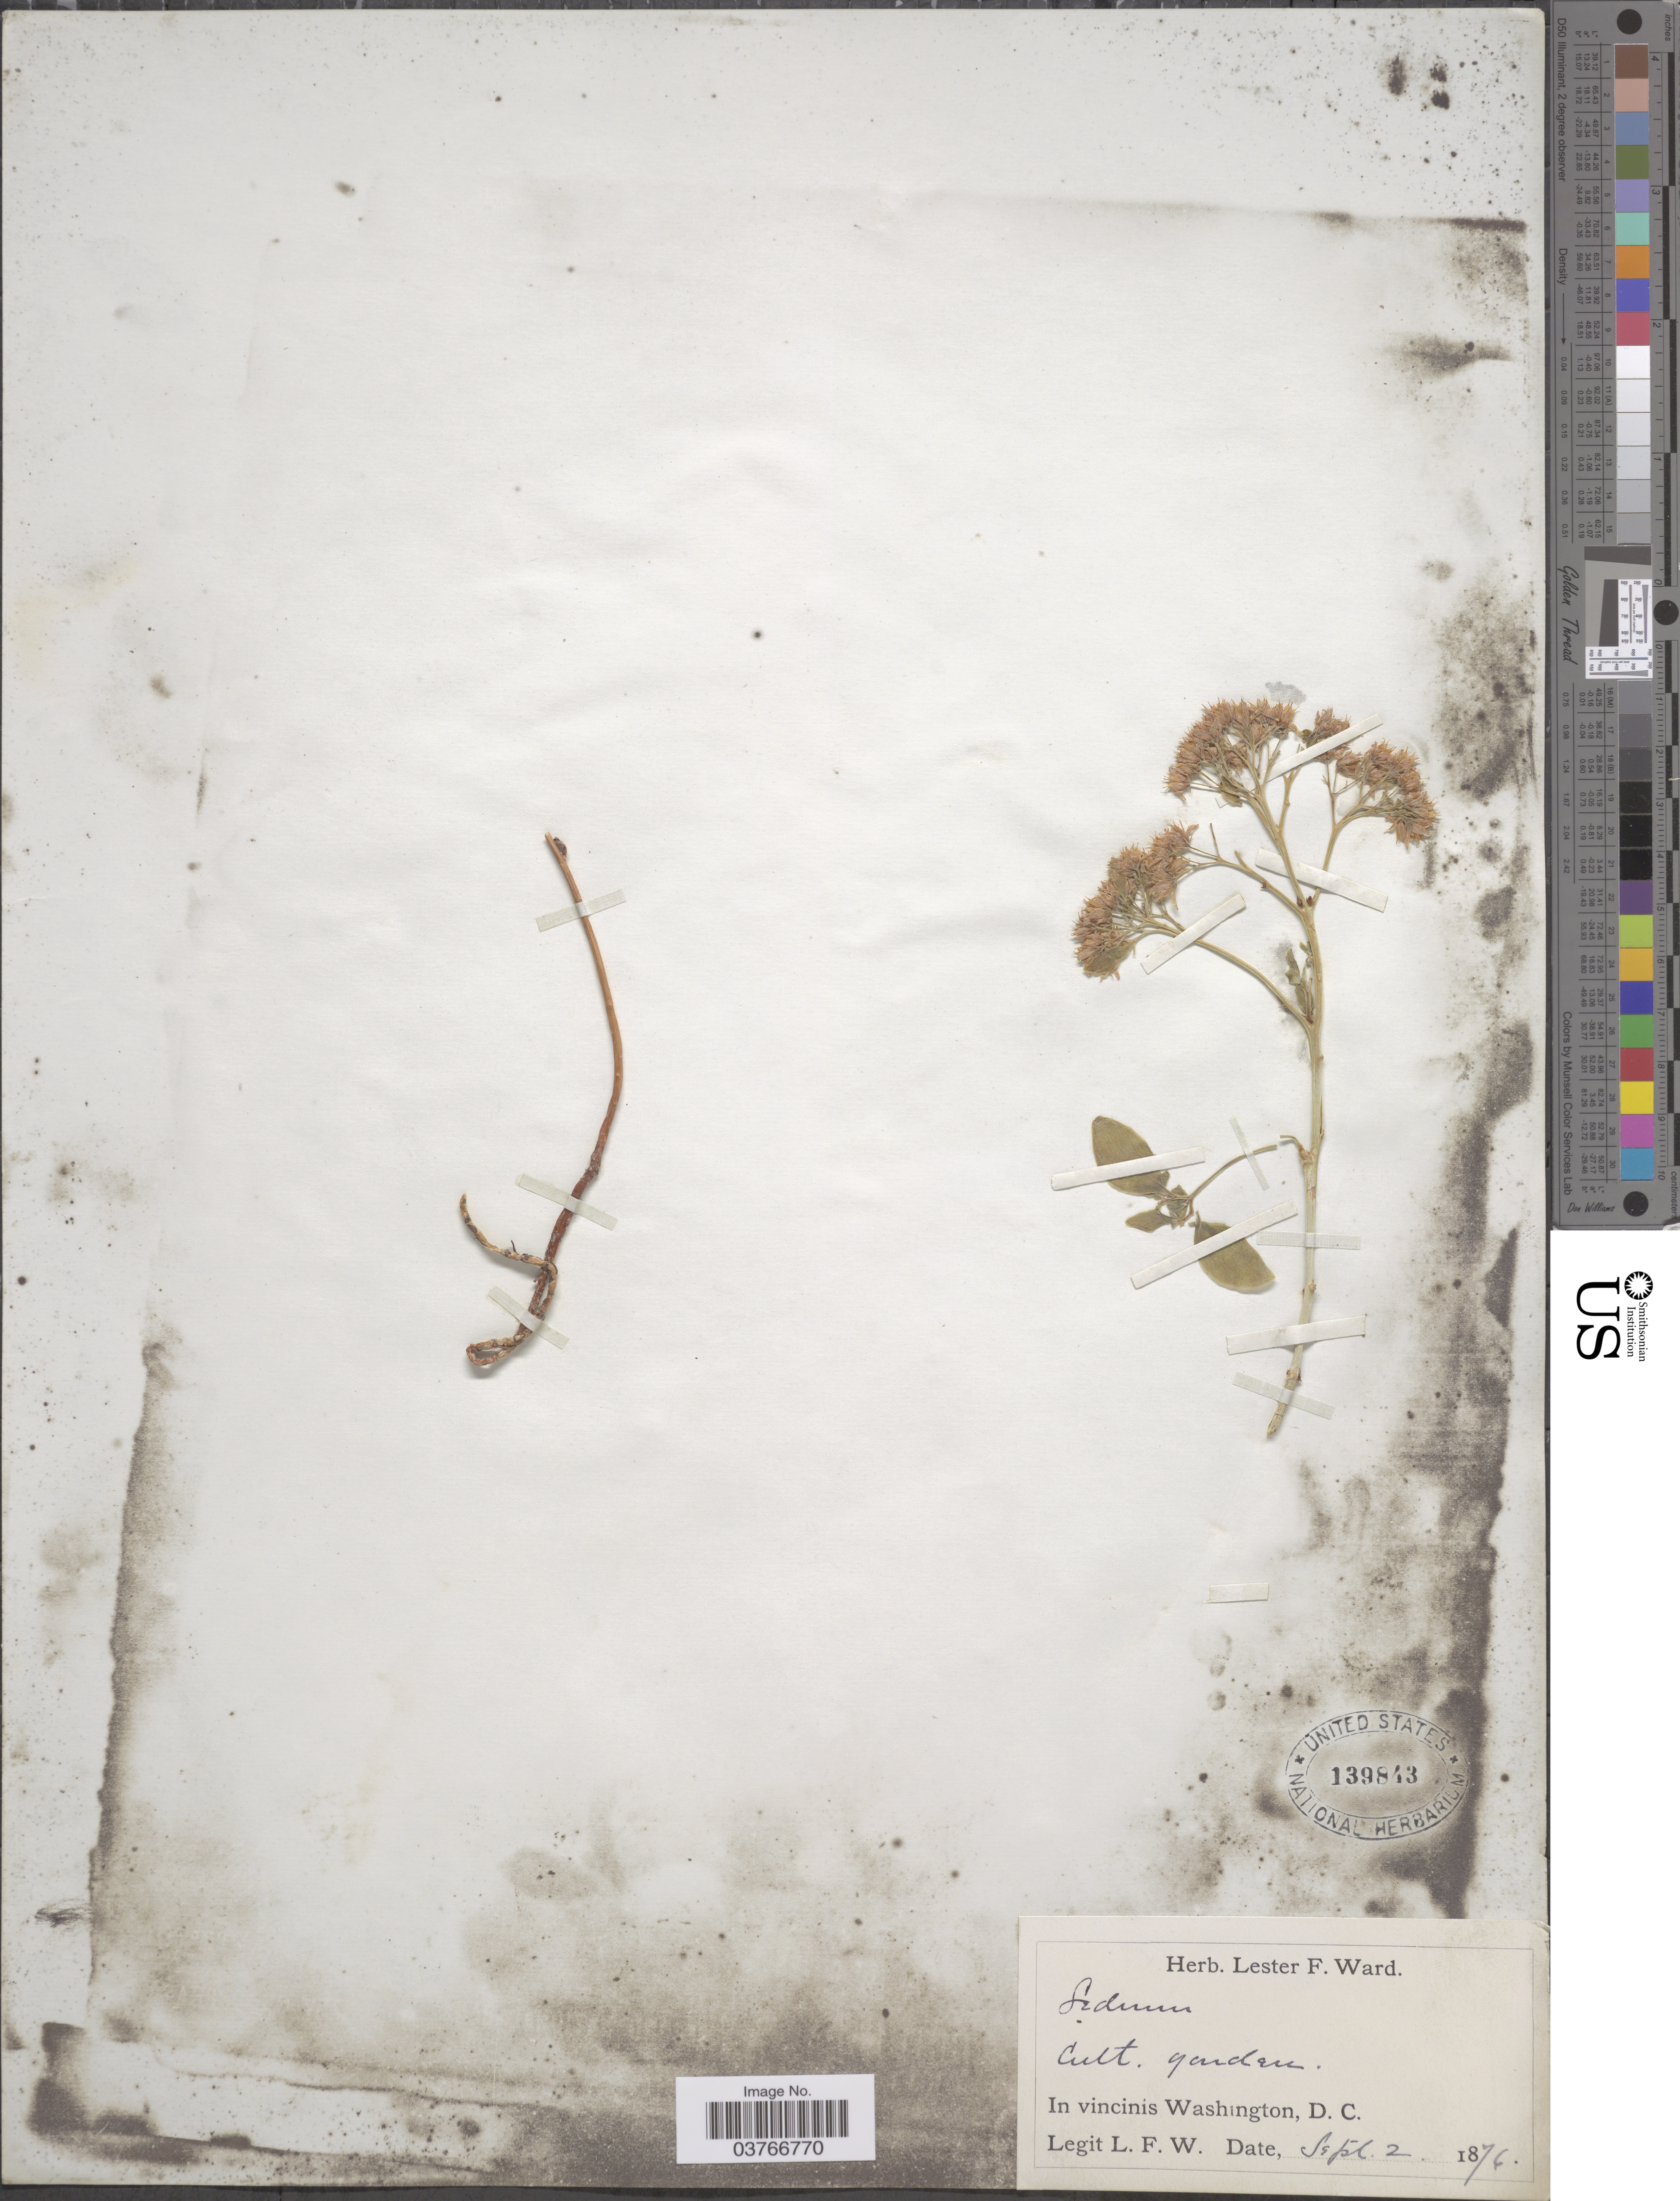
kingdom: Plantae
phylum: Tracheophyta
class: Magnoliopsida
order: Saxifragales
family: Crassulaceae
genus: Sedum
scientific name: Sedum sp.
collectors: L. F. Ward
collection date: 1876-09-02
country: United States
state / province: District of Columbia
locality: In vincinis Washington, D. C.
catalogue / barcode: US 139843